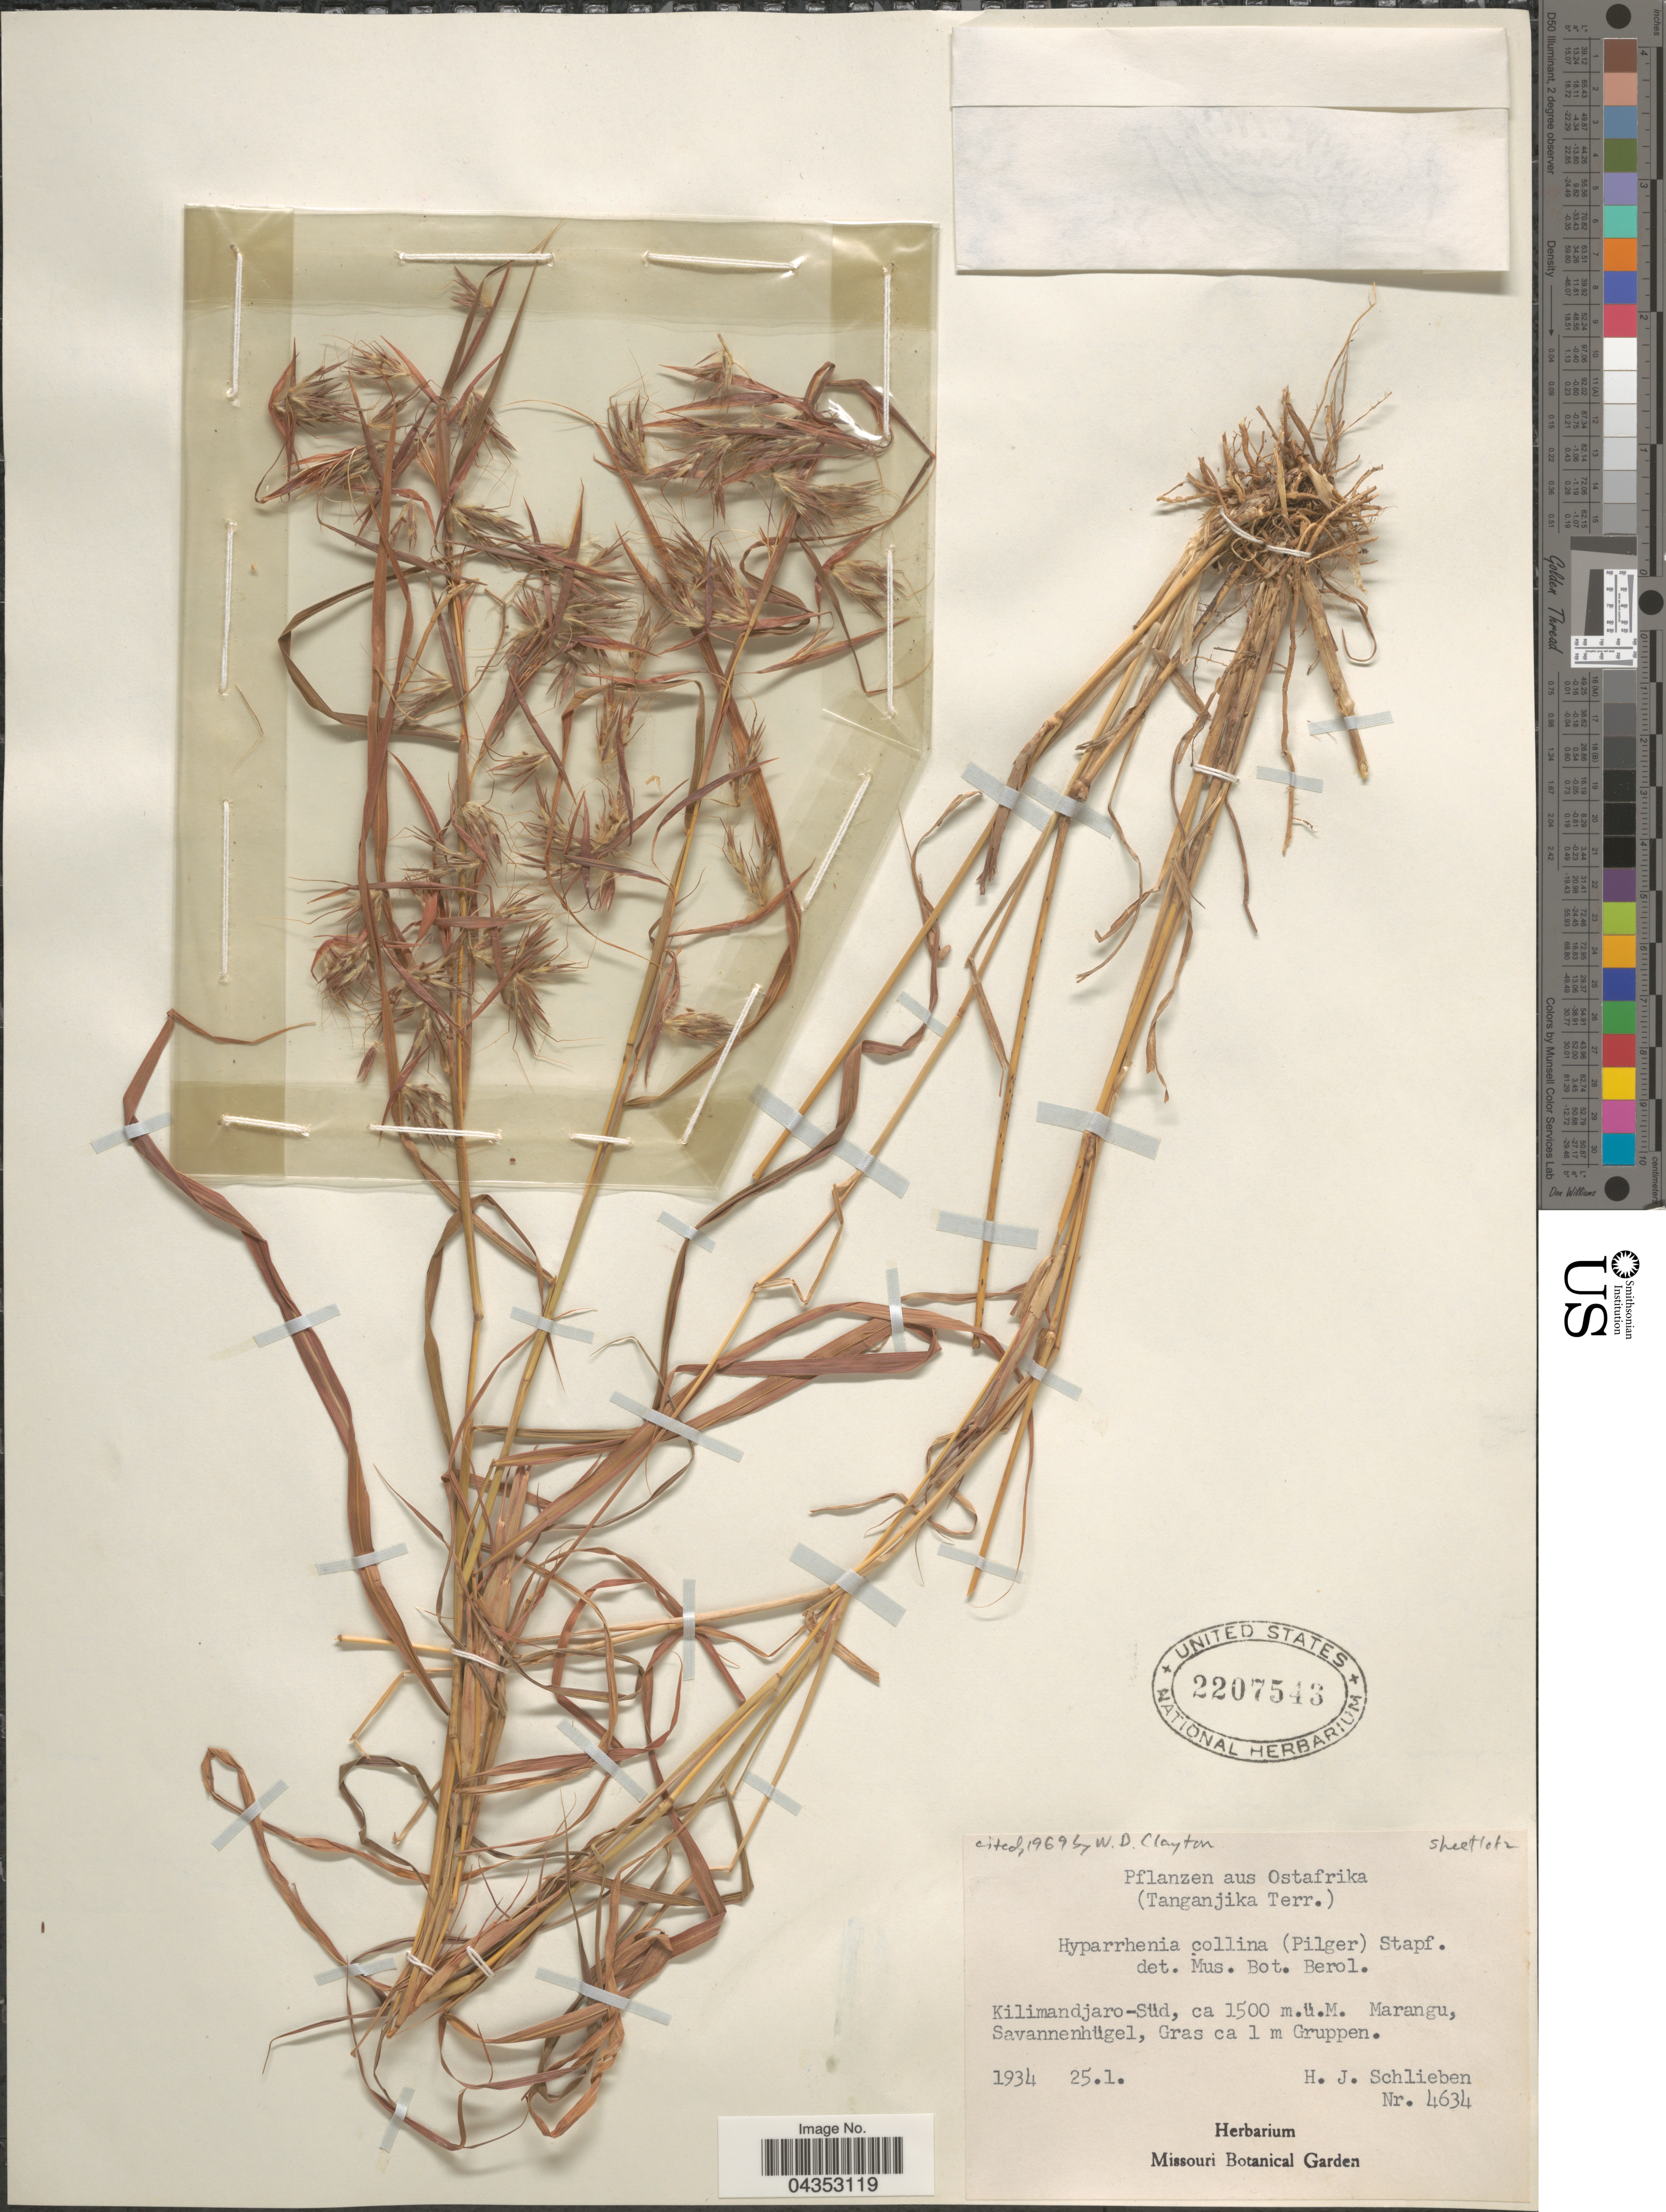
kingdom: Plantae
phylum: Tracheophyta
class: Liliopsida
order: Poales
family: Poaceae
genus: Hyparrhenia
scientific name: Hyparrhenia collina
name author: (Pilg.) Stapf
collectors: H. J. Schlieben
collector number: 4634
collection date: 1934-01-25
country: Tanzania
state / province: Kilimanjaro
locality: Aus Ostafrika. (Tanganjika Terr.). Kilimandjaro-Süd, Marangu, Savannenhügel.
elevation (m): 1500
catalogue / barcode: US 2207543